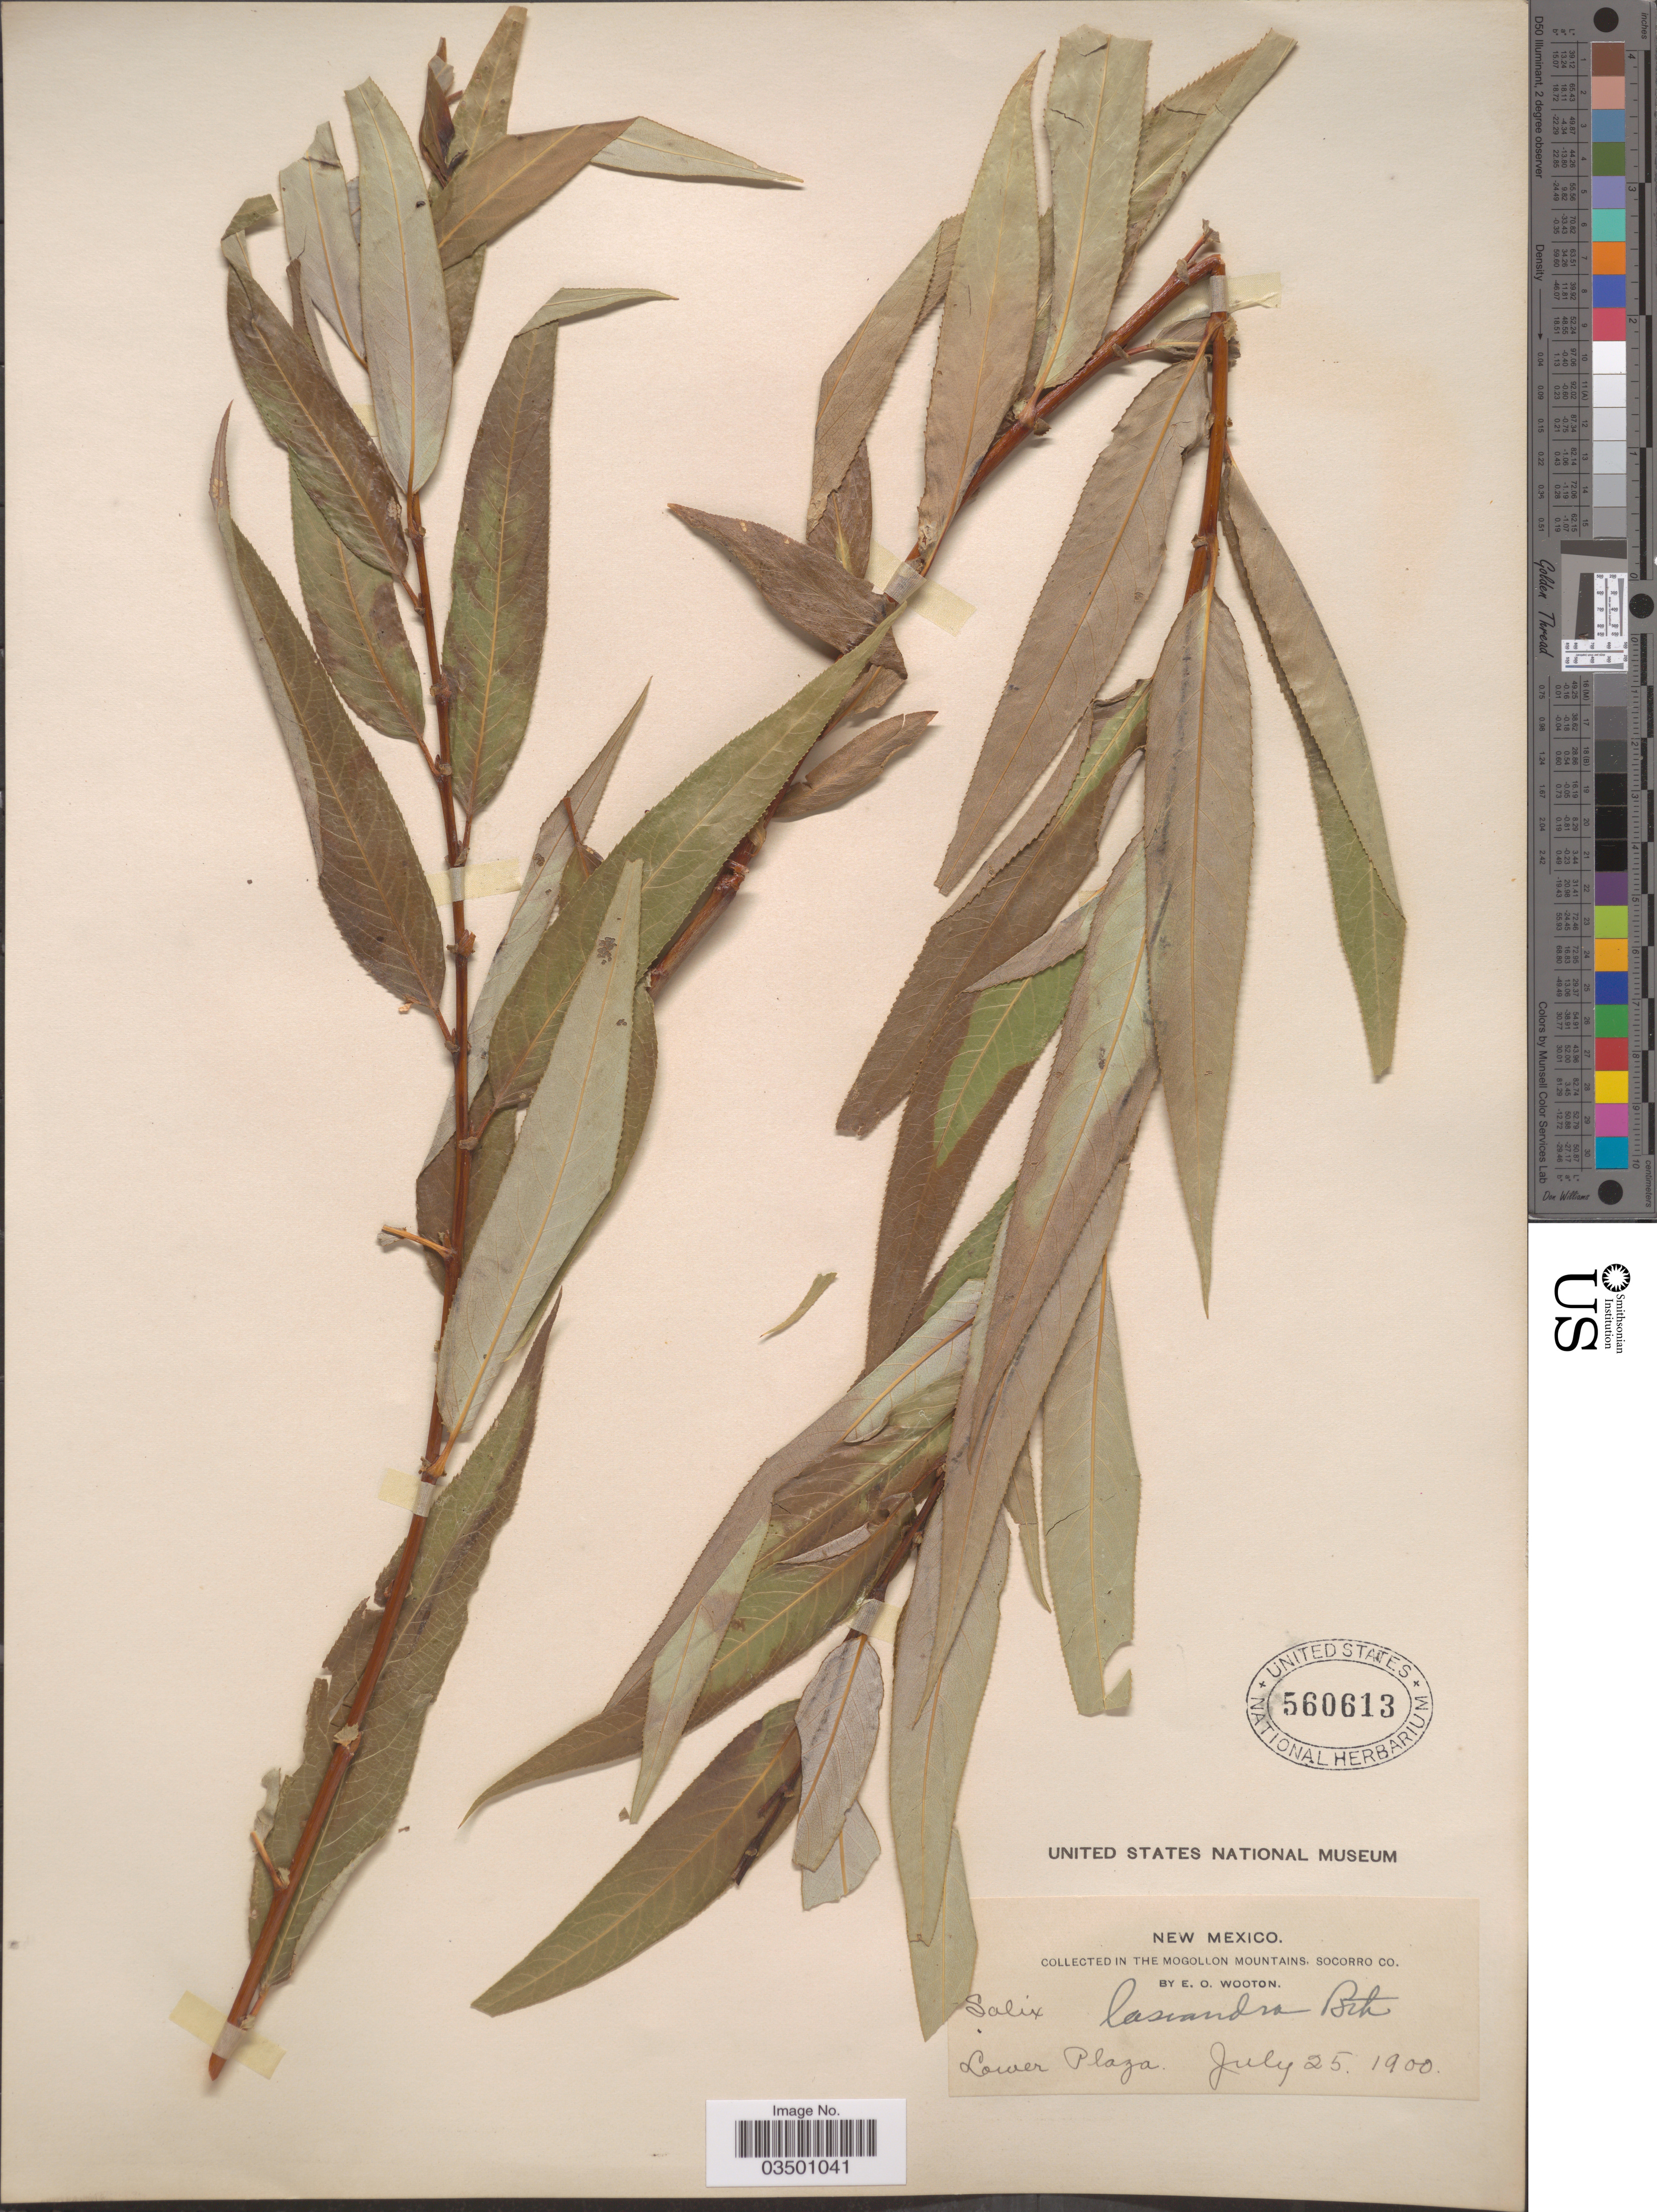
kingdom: Plantae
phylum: Tracheophyta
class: Magnoliopsida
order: Malpighiales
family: Salicaceae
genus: Salix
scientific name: Salix lasiandra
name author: Benth.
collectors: E. O. Wooton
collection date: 1900-07-25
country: United States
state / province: New Mexico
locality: The Mogollon Mountains, Socorro Co. Lower Plaza.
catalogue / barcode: US 560613